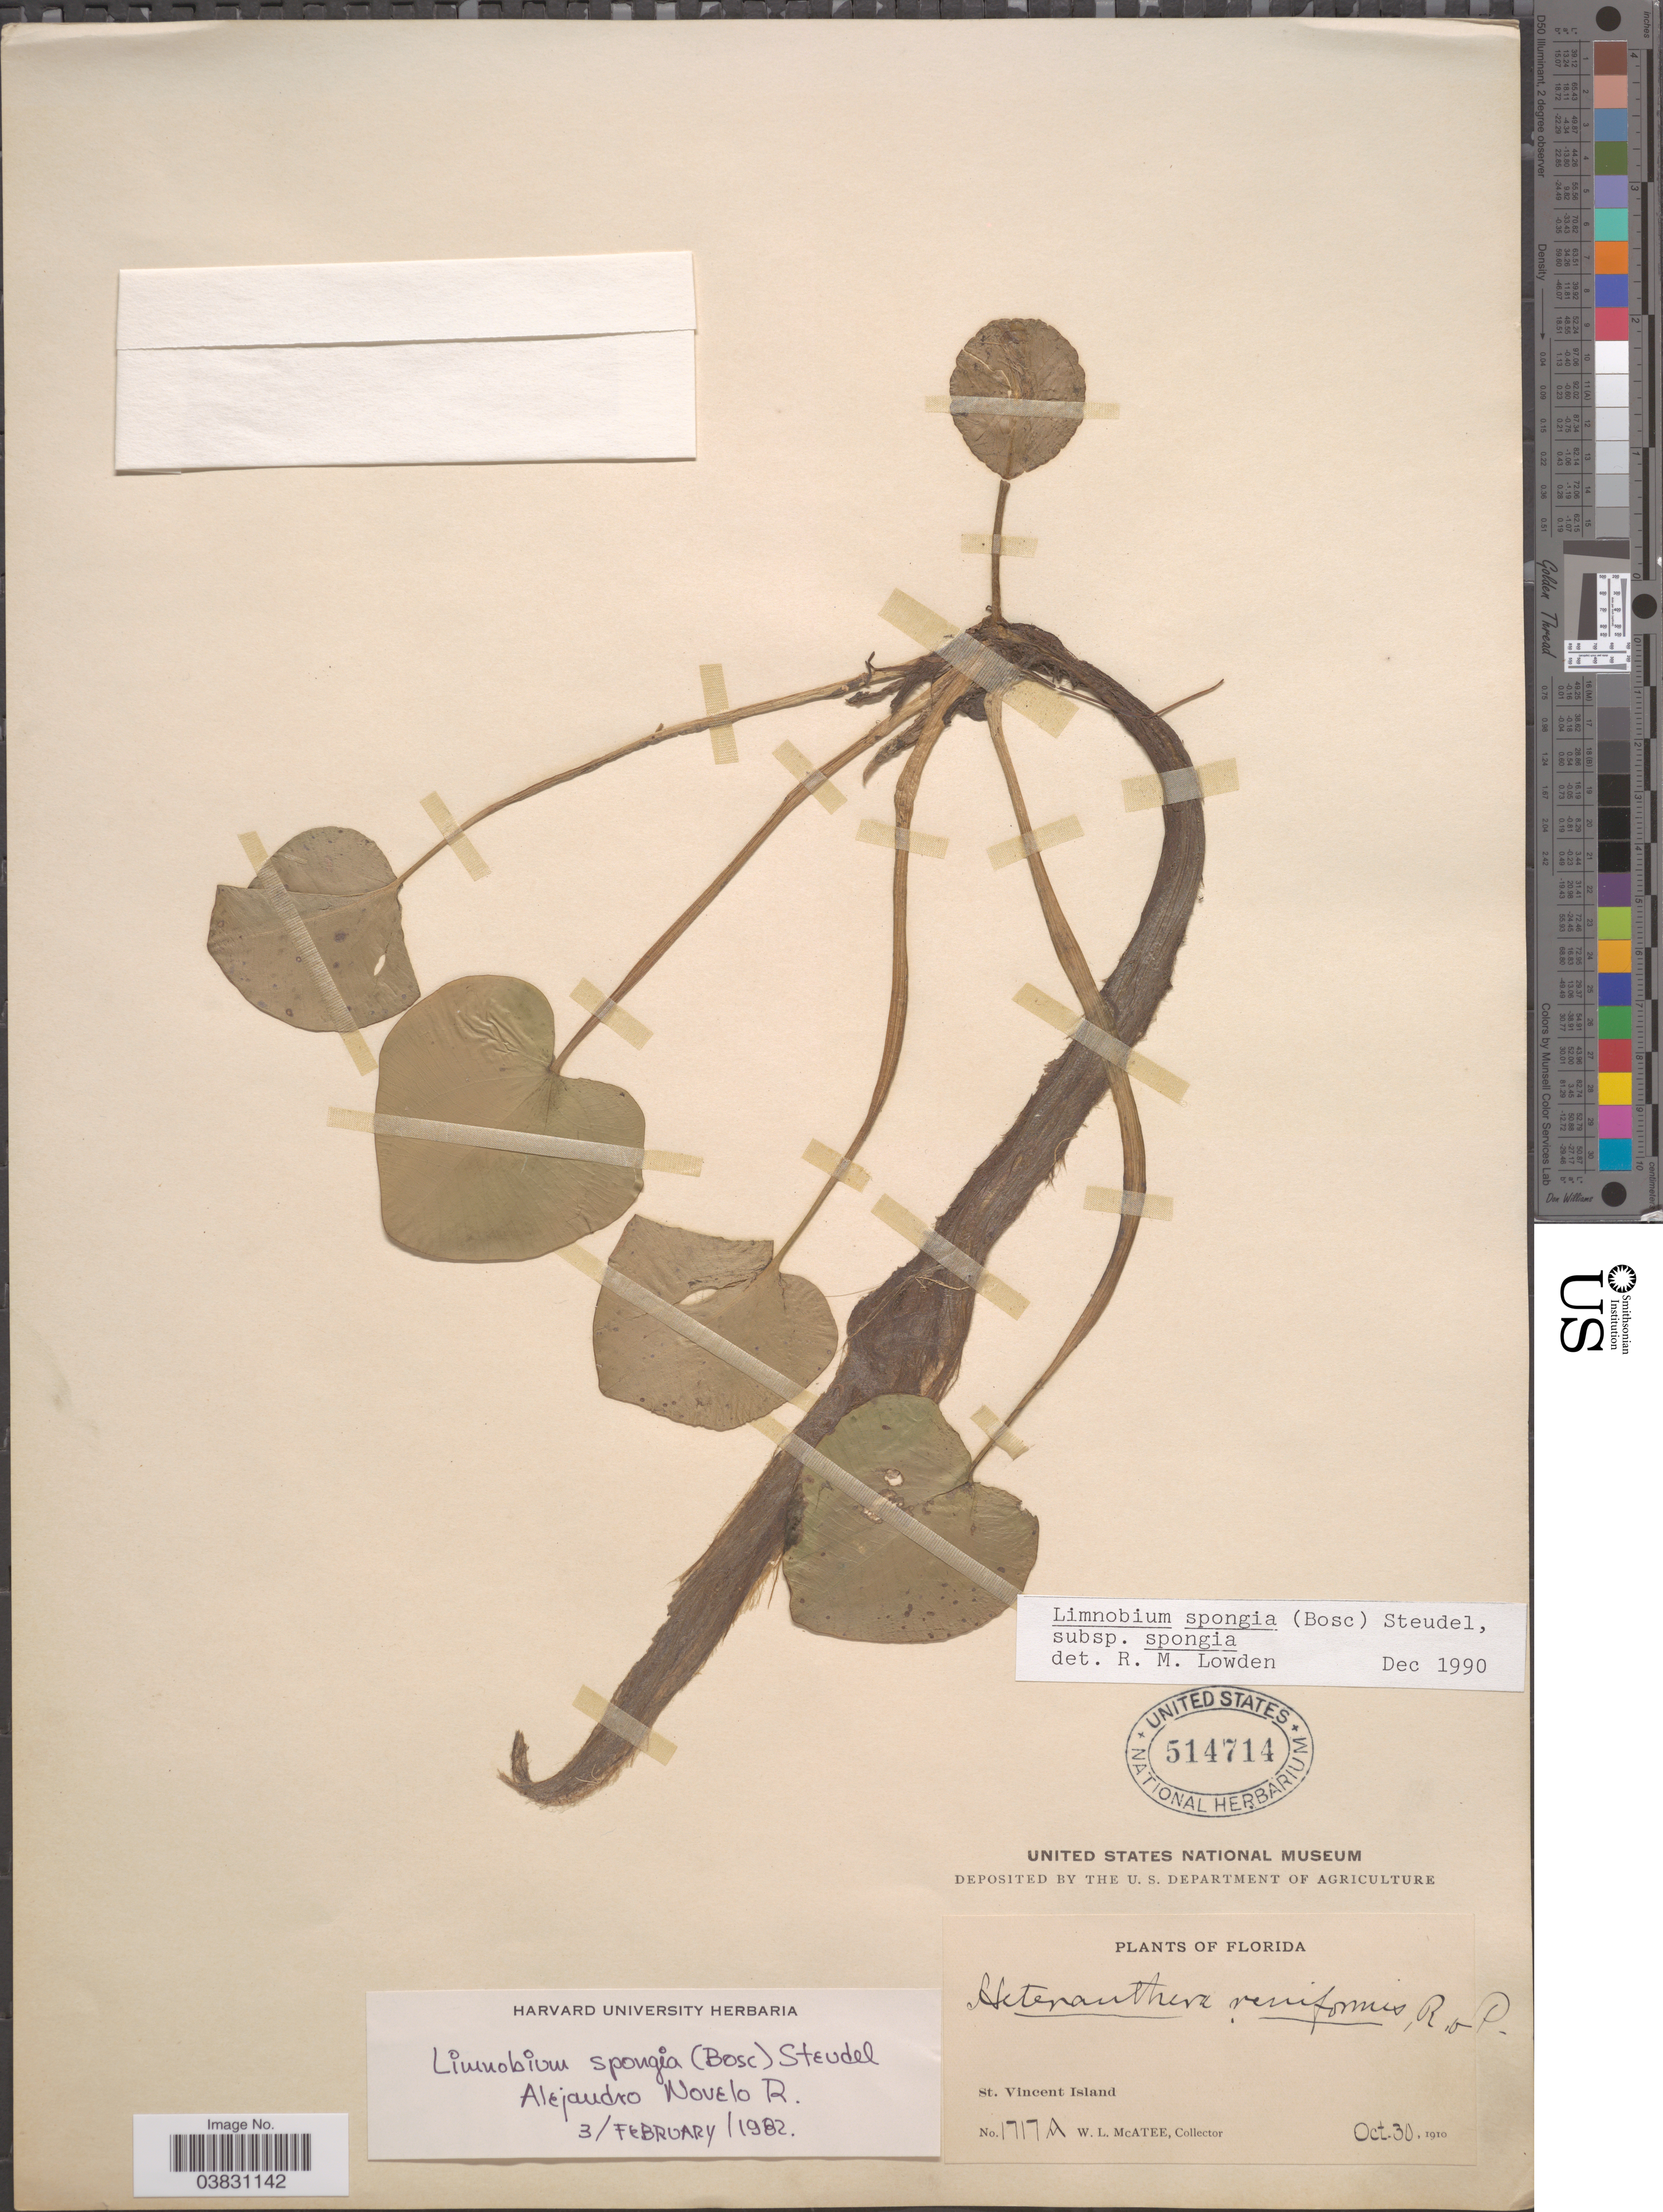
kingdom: Plantae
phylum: Tracheophyta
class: Liliopsida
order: Alismatales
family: Hydrocharitaceae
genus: Limnobium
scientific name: Limnobium spongia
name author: (Bosc) Rich. ex Steud.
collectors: W. McAtee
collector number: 1717A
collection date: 1910-10-30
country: United States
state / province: Florida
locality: St. Vincent Island.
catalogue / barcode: US 514714